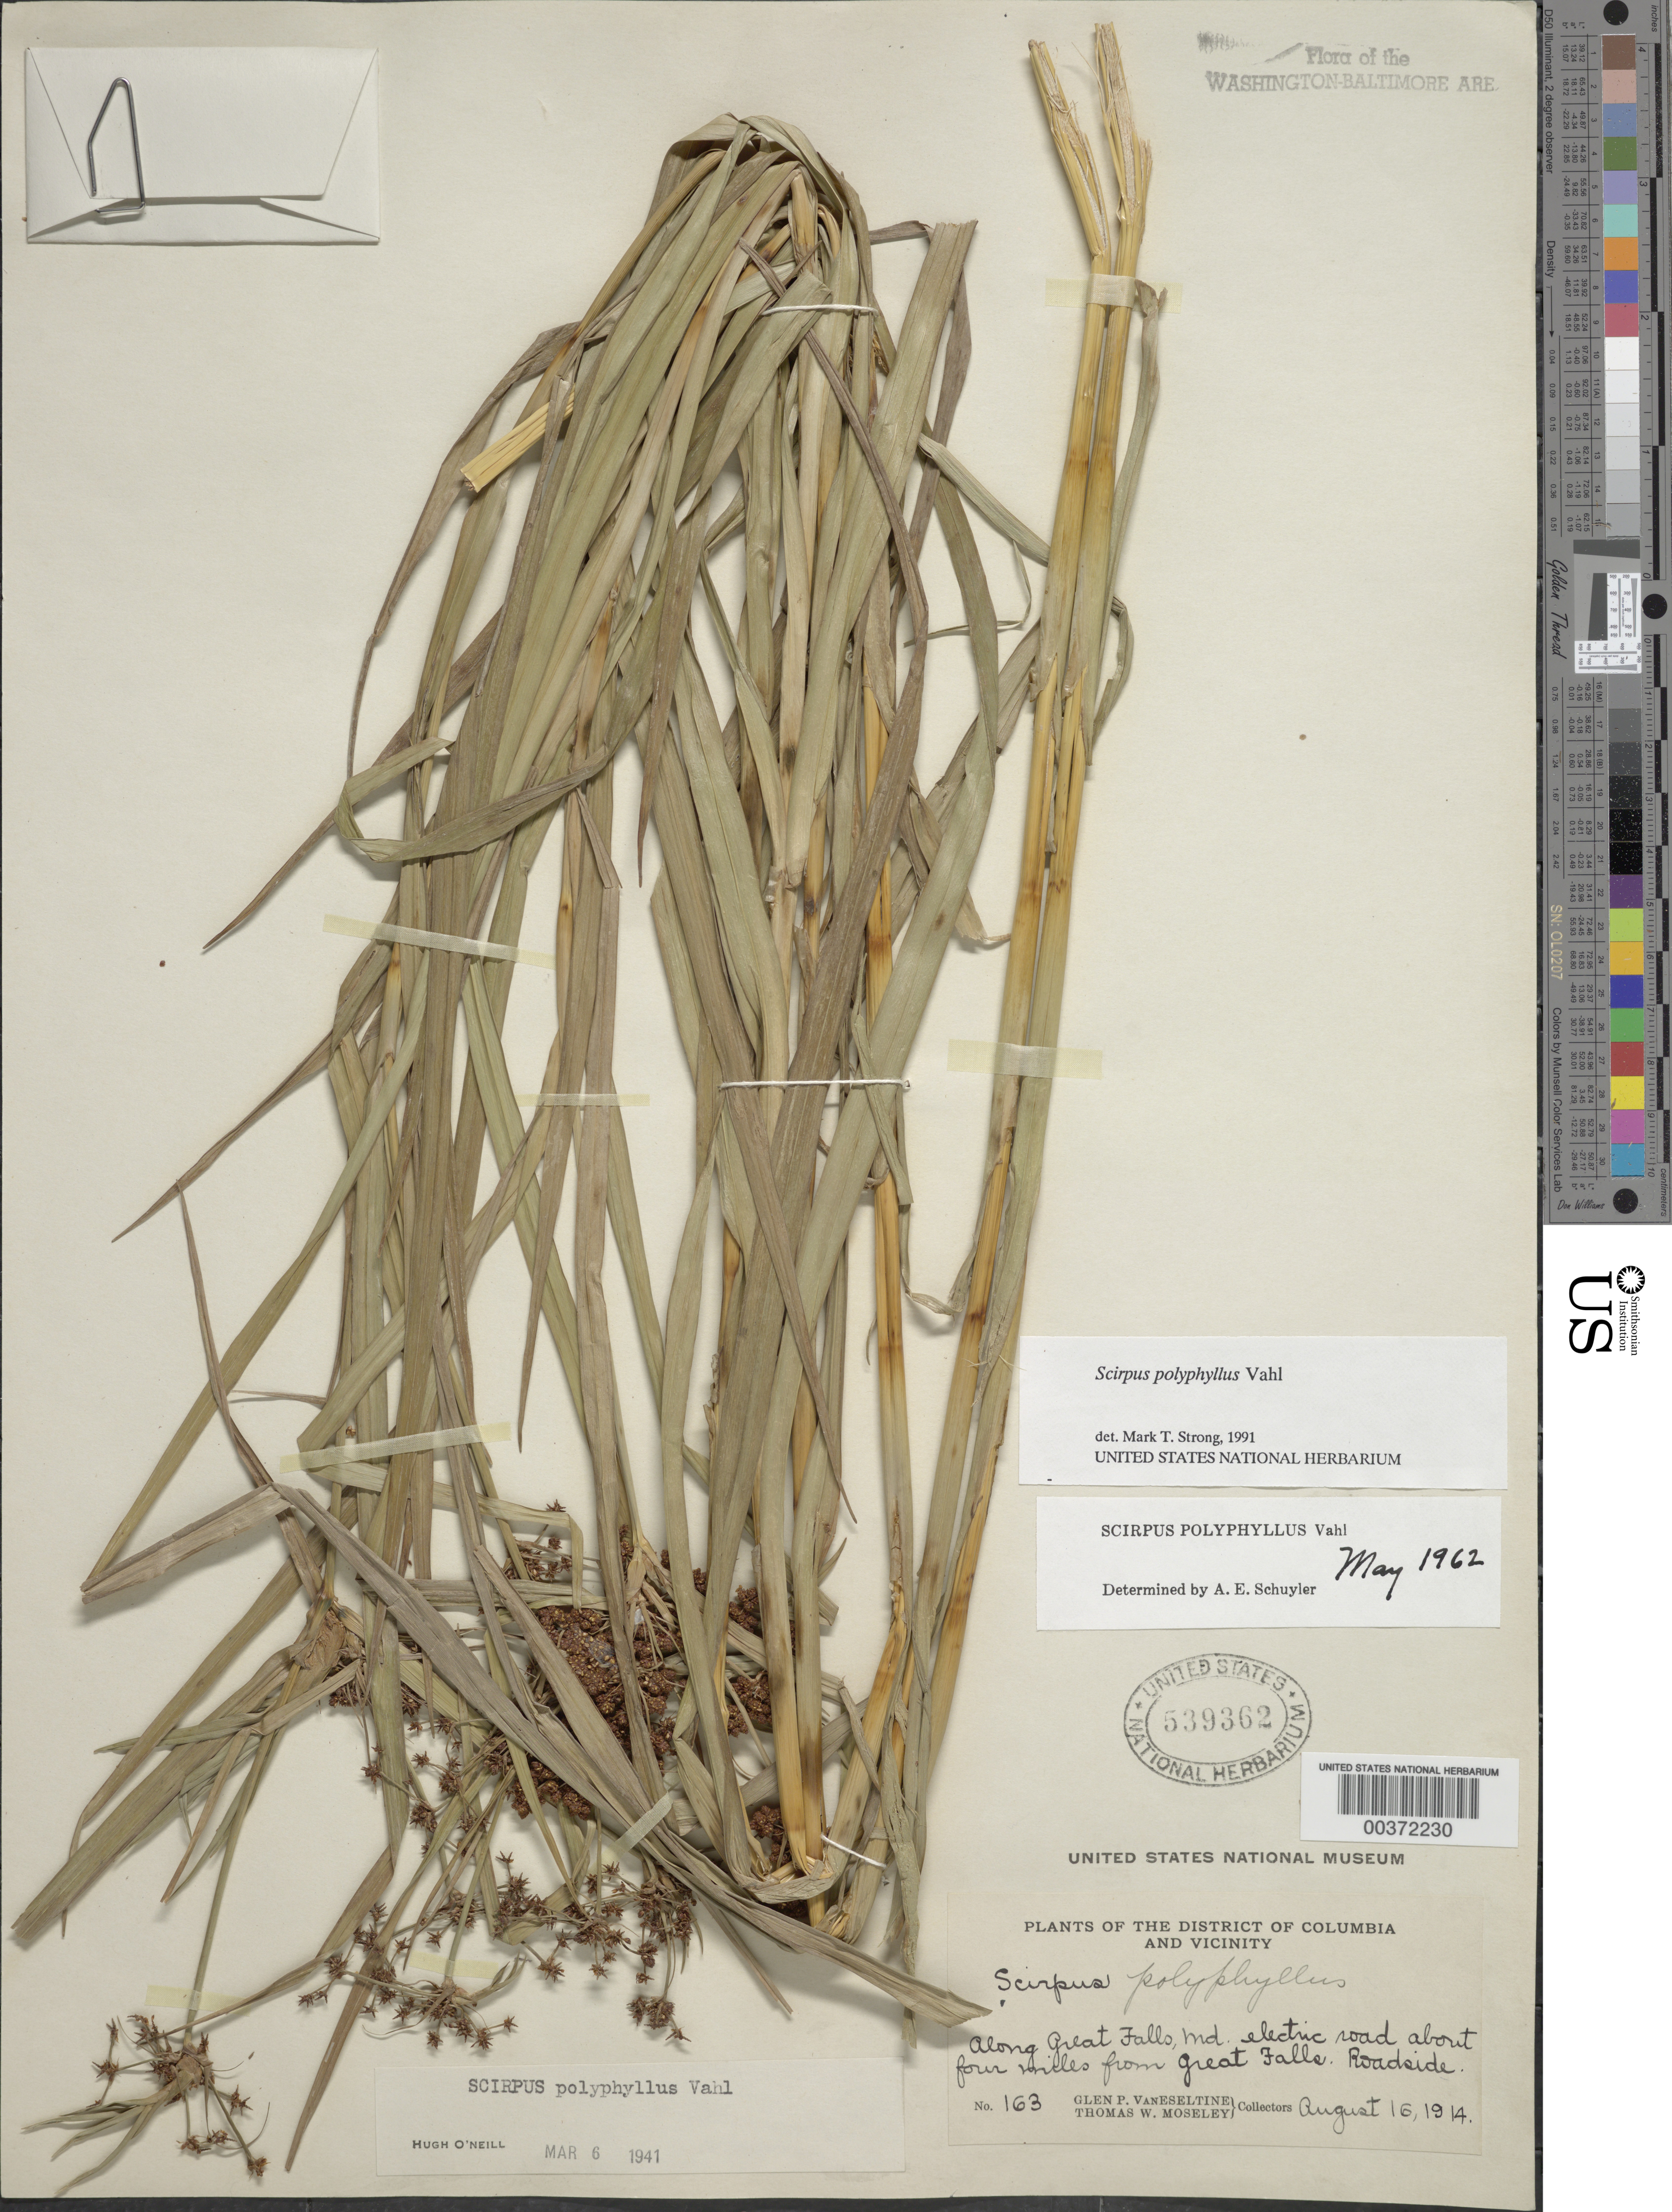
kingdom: Plantae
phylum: Tracheophyta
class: Liliopsida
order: Poales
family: Cyperaceae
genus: Scirpus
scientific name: Scirpus polyphyllus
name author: Vahl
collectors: G. P. Van Eseltine & T. Moseley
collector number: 163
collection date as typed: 16 Aug 1914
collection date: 1914-08-16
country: United States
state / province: Maryland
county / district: Montgomery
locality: Great Falls vicinity Great Falls Electric Road C. & O. Canal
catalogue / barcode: US 539362